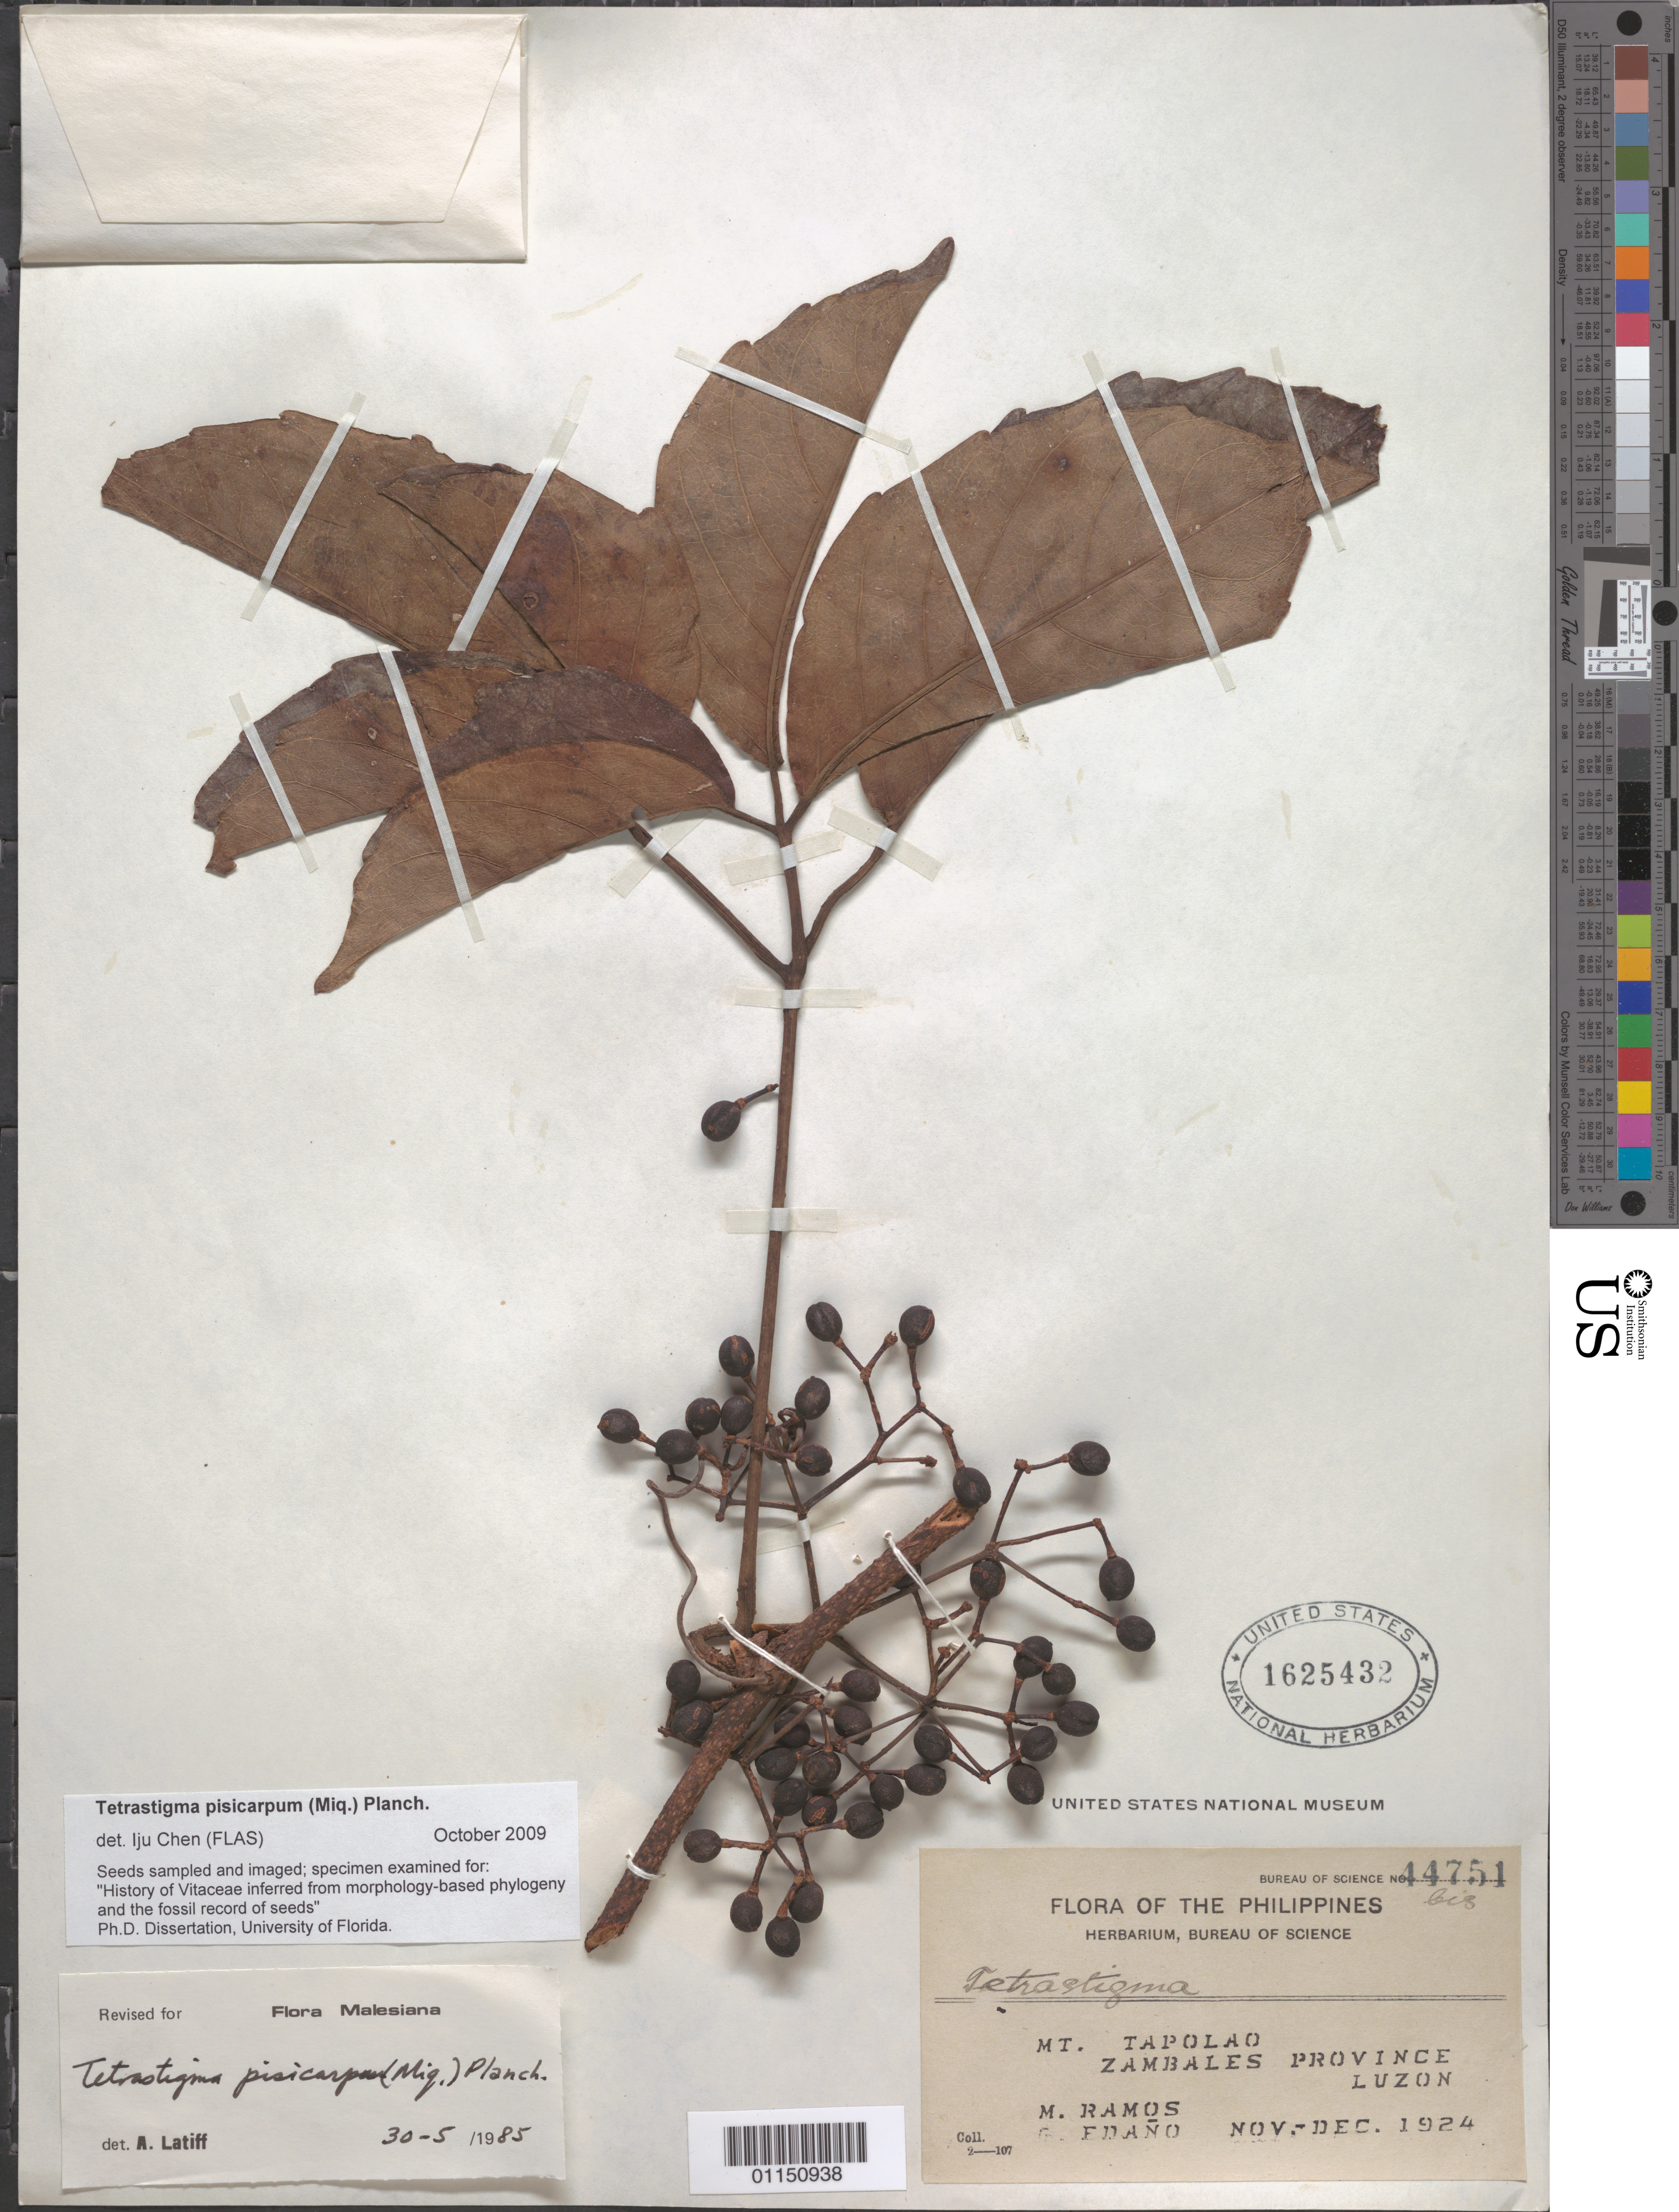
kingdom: Plantae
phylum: Tracheophyta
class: Magnoliopsida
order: Vitales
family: Vitaceae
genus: Tetrastigma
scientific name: Tetrastigma pisicarpum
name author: (Zipp. & Miq.) Planch.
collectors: M. Ramos & G. Edaño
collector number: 44751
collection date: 1924-11/1924-12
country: Philippines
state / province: Central Luzon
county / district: Zambales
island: Luzon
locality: Mt Tapolao, Luzon.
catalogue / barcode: US 1625432